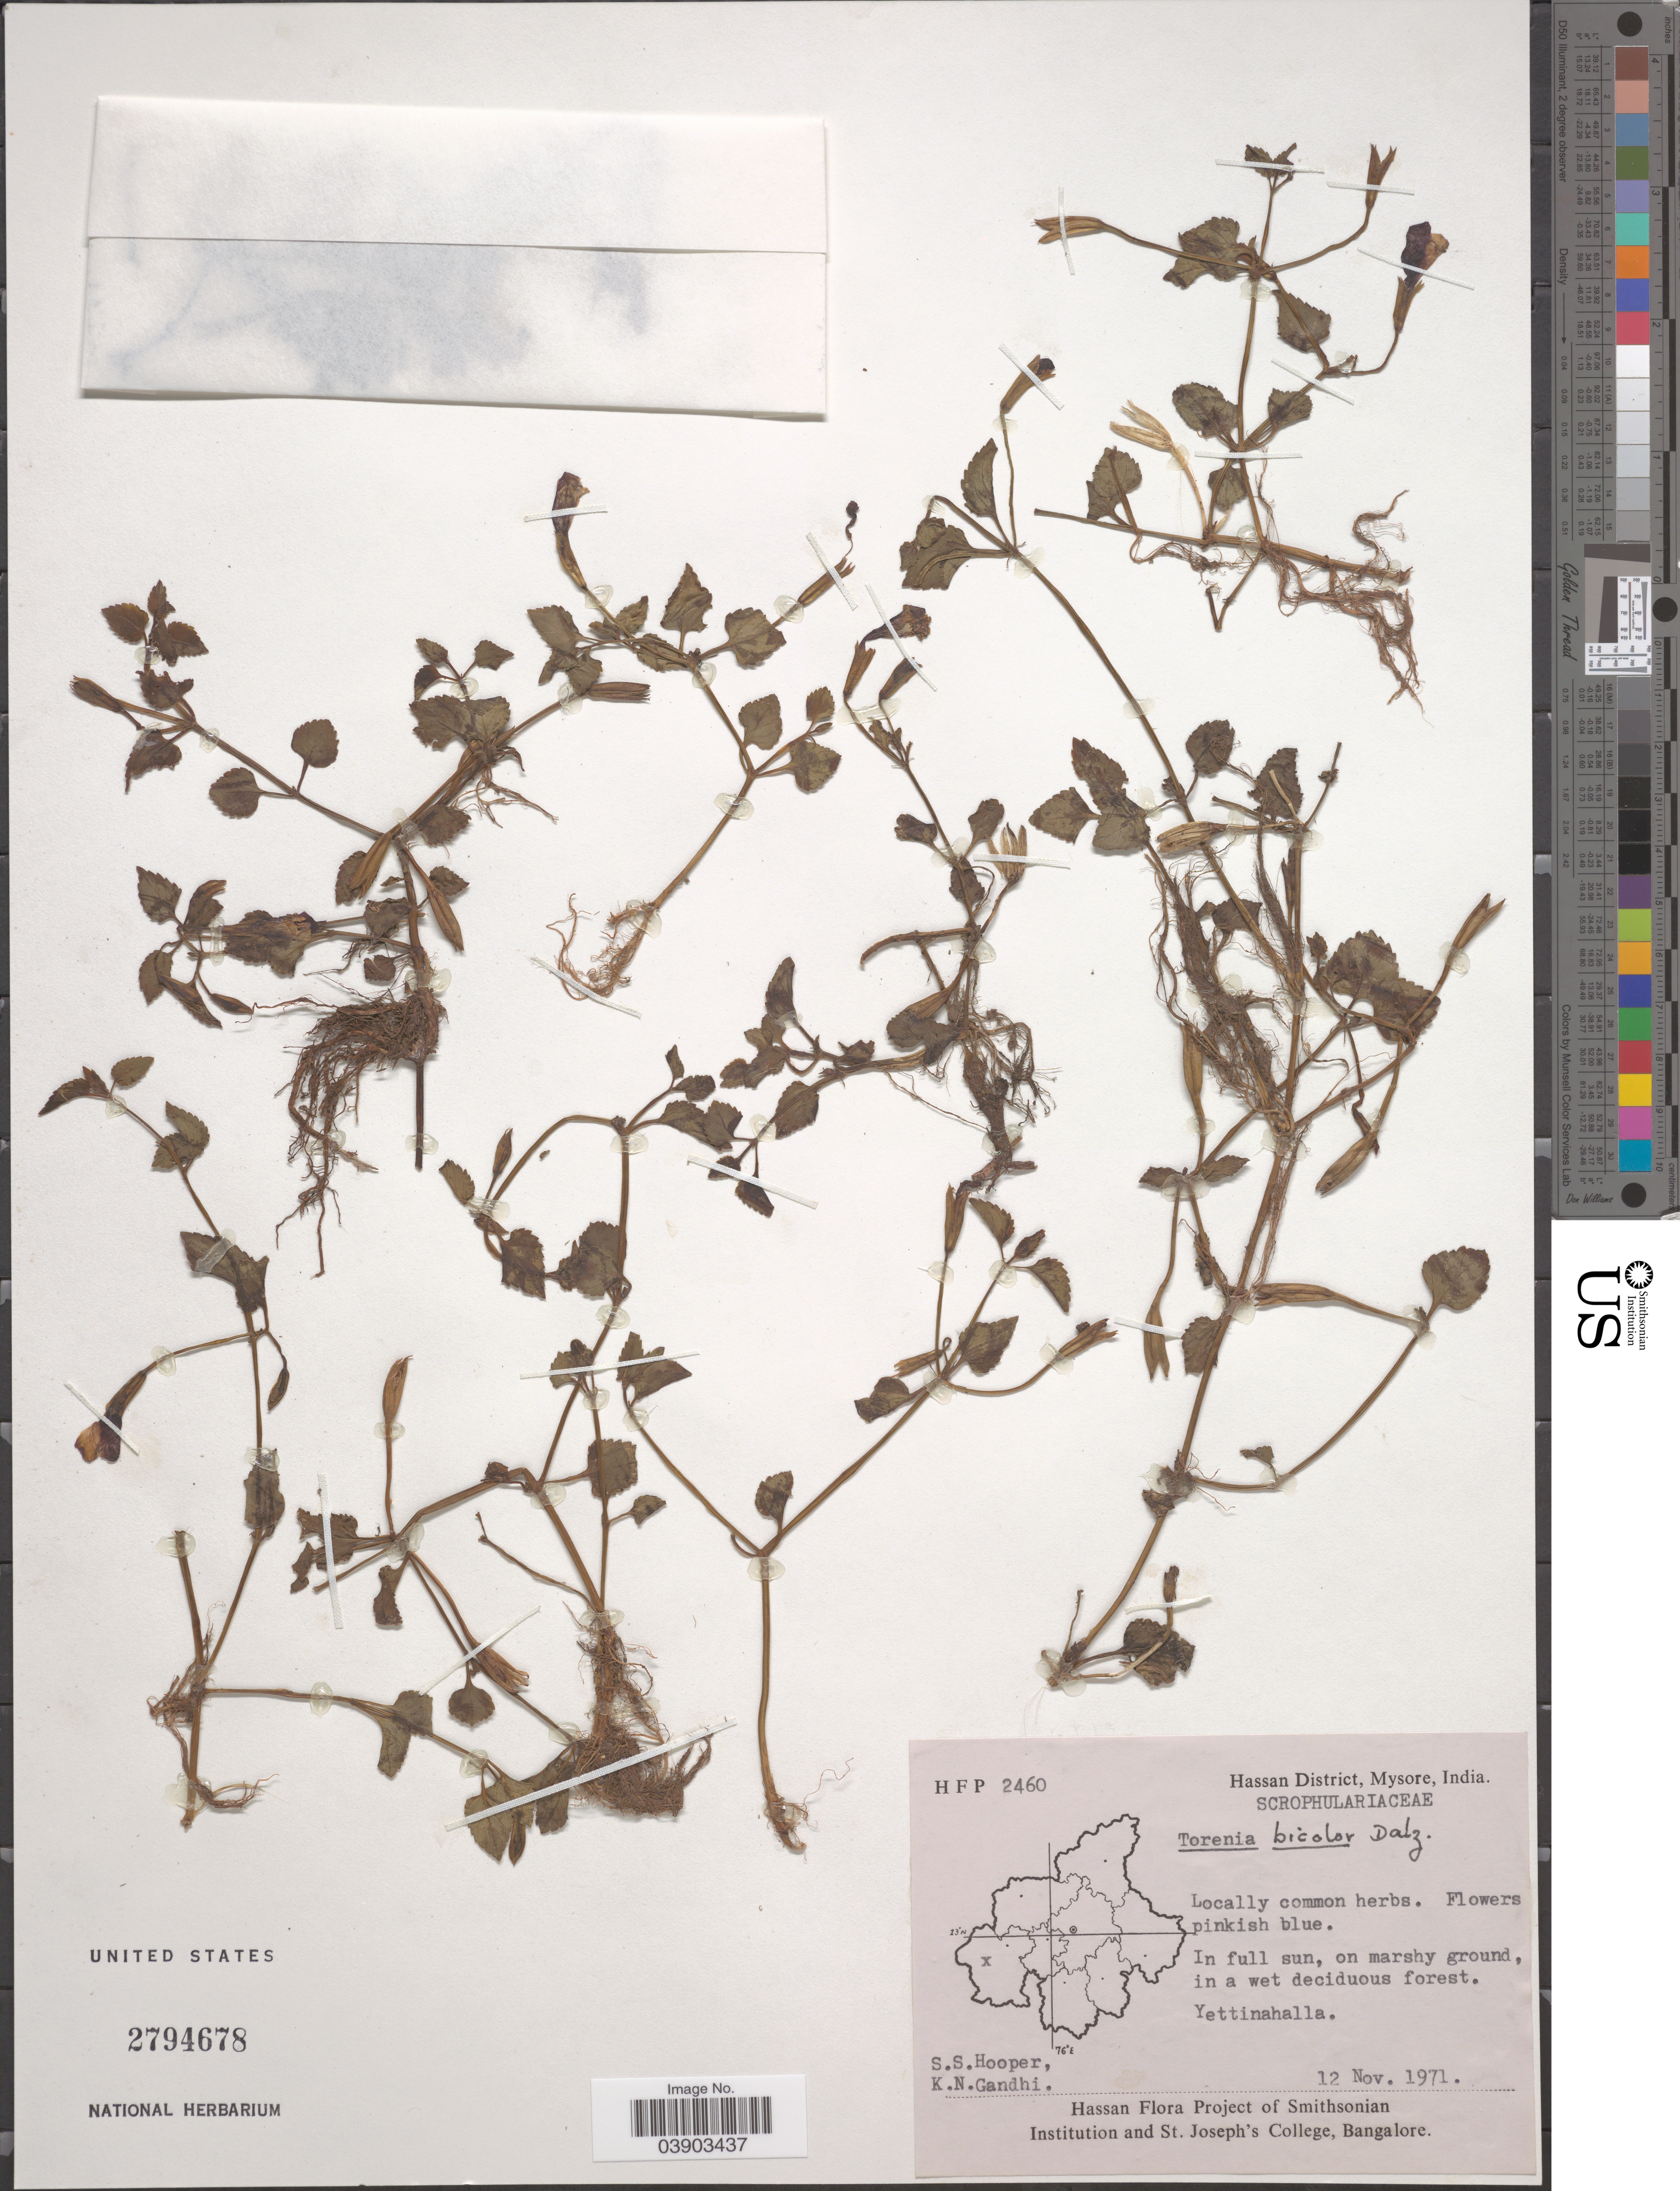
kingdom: Plantae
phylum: Tracheophyta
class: Magnoliopsida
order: Lamiales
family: Linderniaceae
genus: Torenia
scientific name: Torenia bicolor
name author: Dalzell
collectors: S. S. Hooper & K. N. Gandhi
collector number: HFP2460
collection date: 1971-11-12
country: India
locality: Hassan District, Mysore. Yettinahalla.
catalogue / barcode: US 2794678